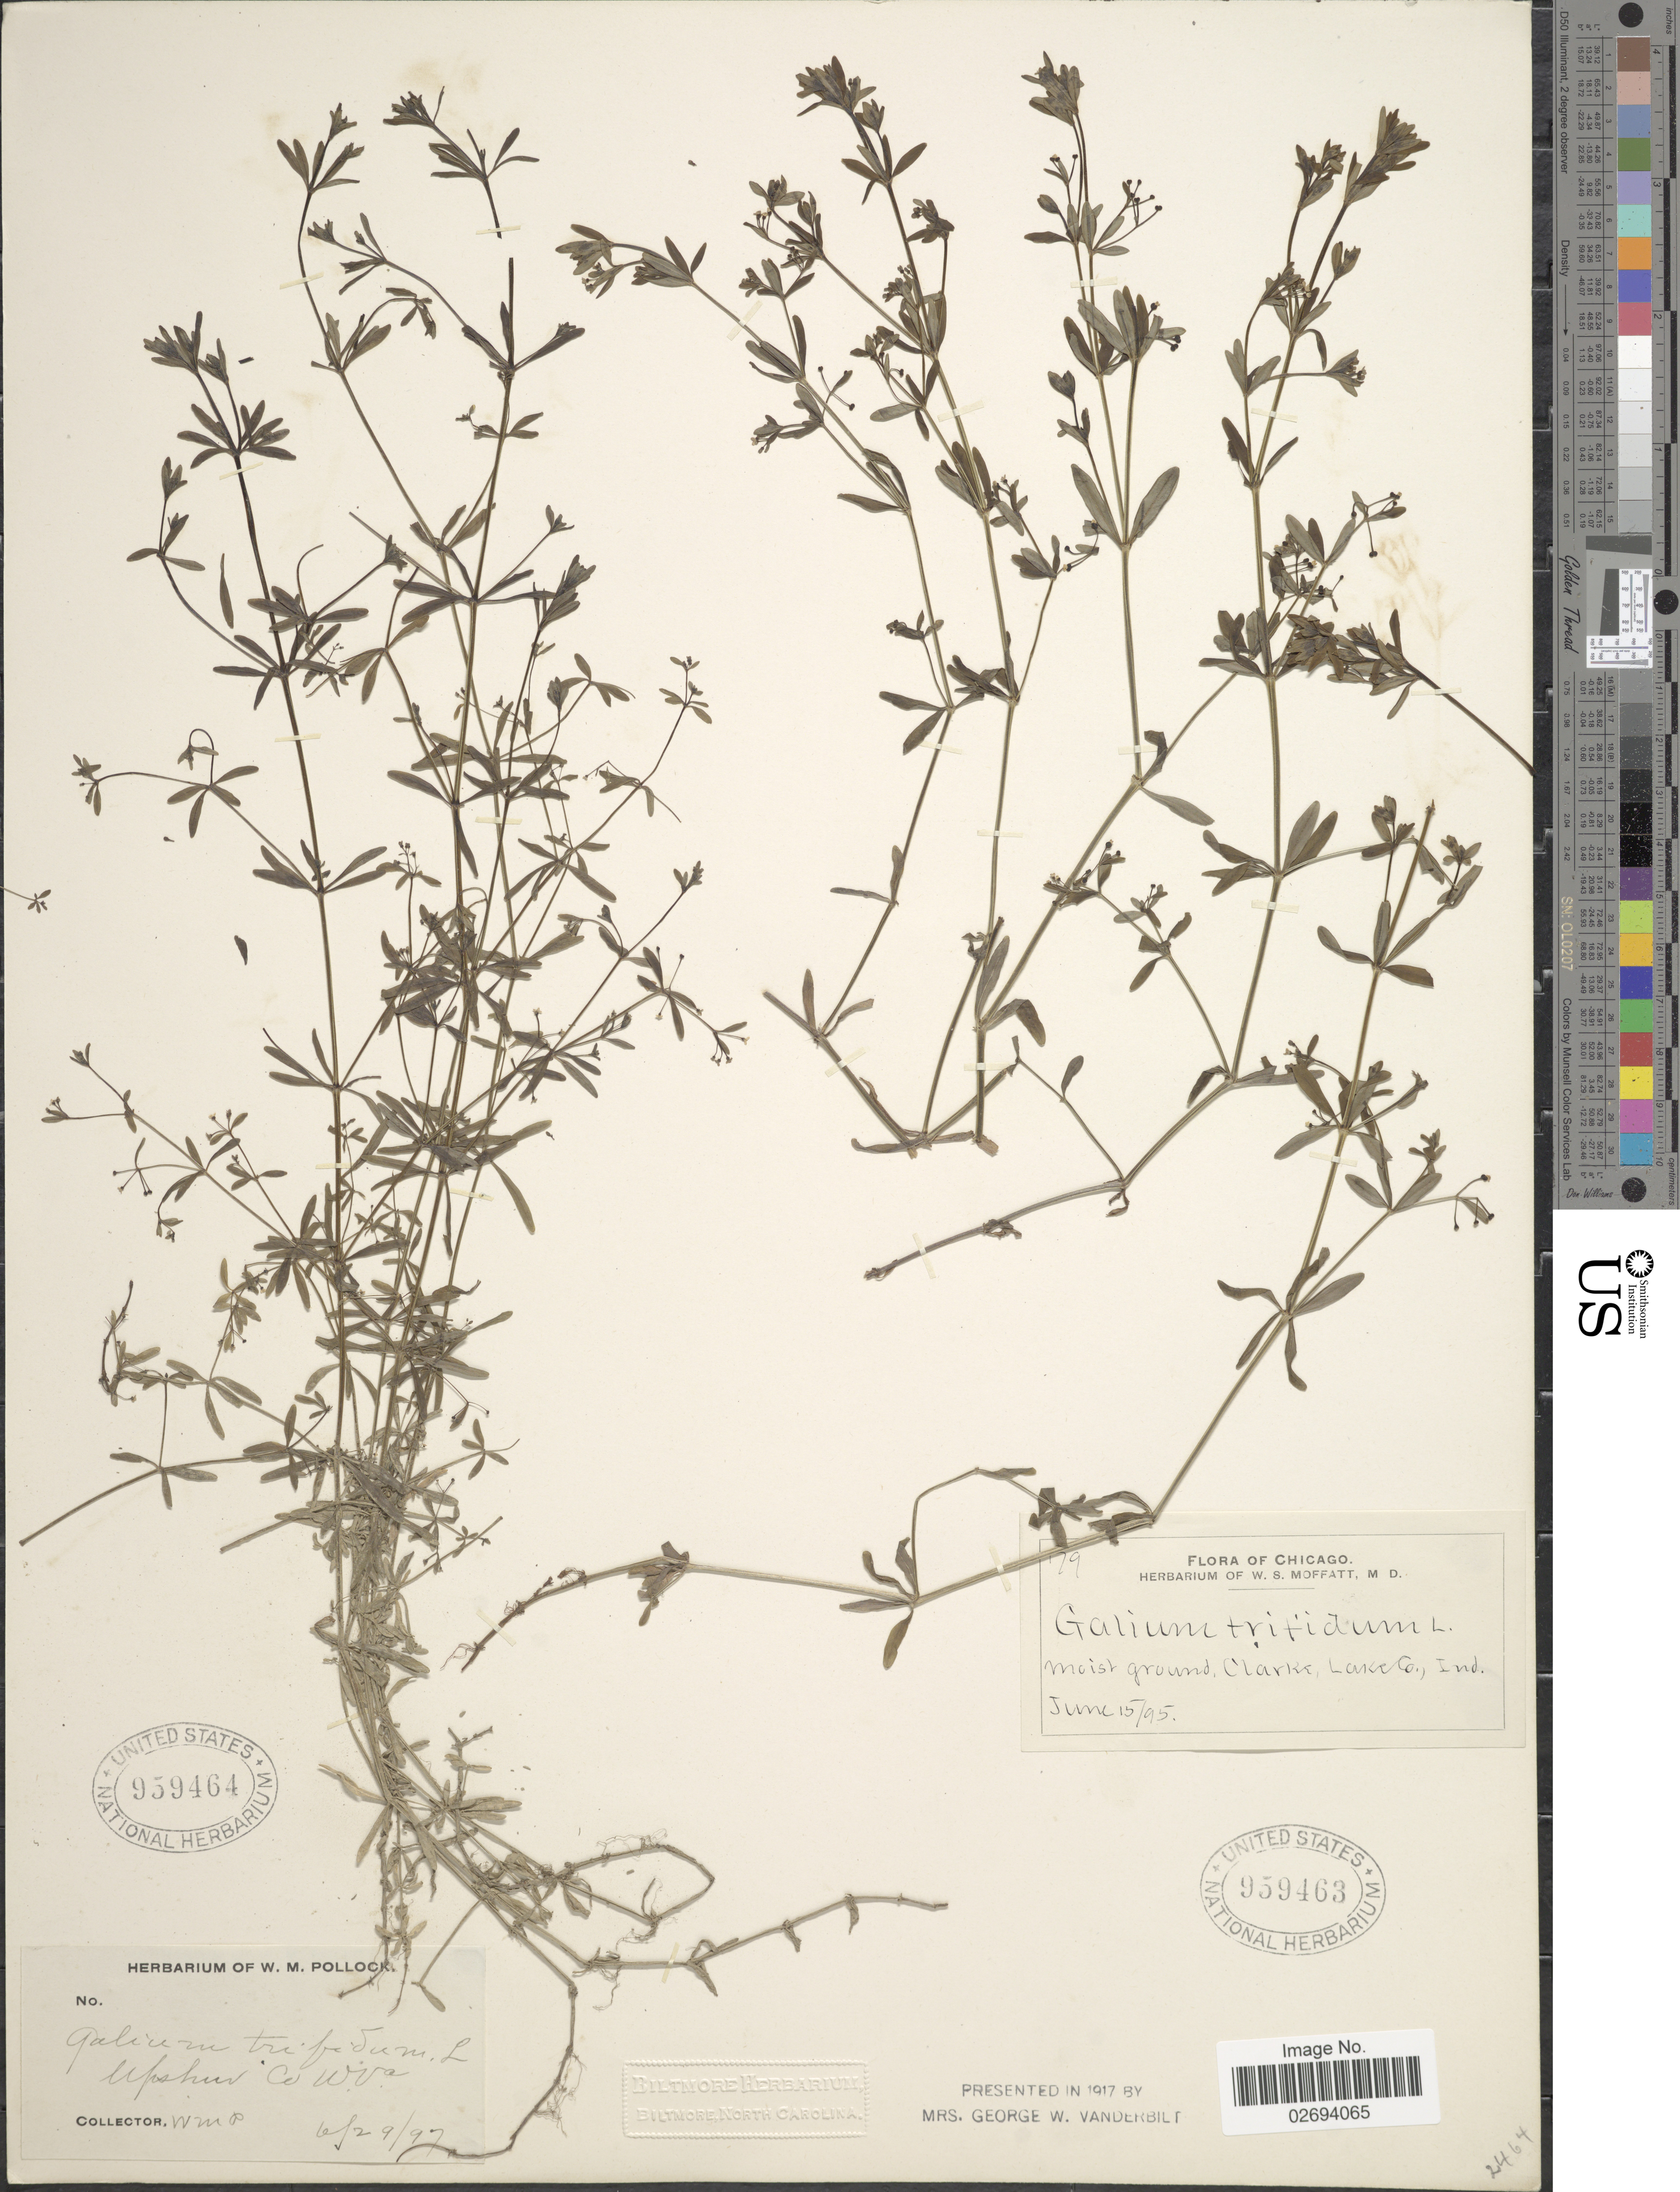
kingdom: Plantae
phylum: Tracheophyta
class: Magnoliopsida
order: Gentianales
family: Rubiaceae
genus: Galium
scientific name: Galium trifidum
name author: L.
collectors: ex herb. W. S. Moffatt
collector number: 179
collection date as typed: Transcribed d/m/y: 15/6/95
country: United States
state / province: Indiana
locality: Chicago, moist ground, Clarke, Lake Co.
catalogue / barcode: US 959463